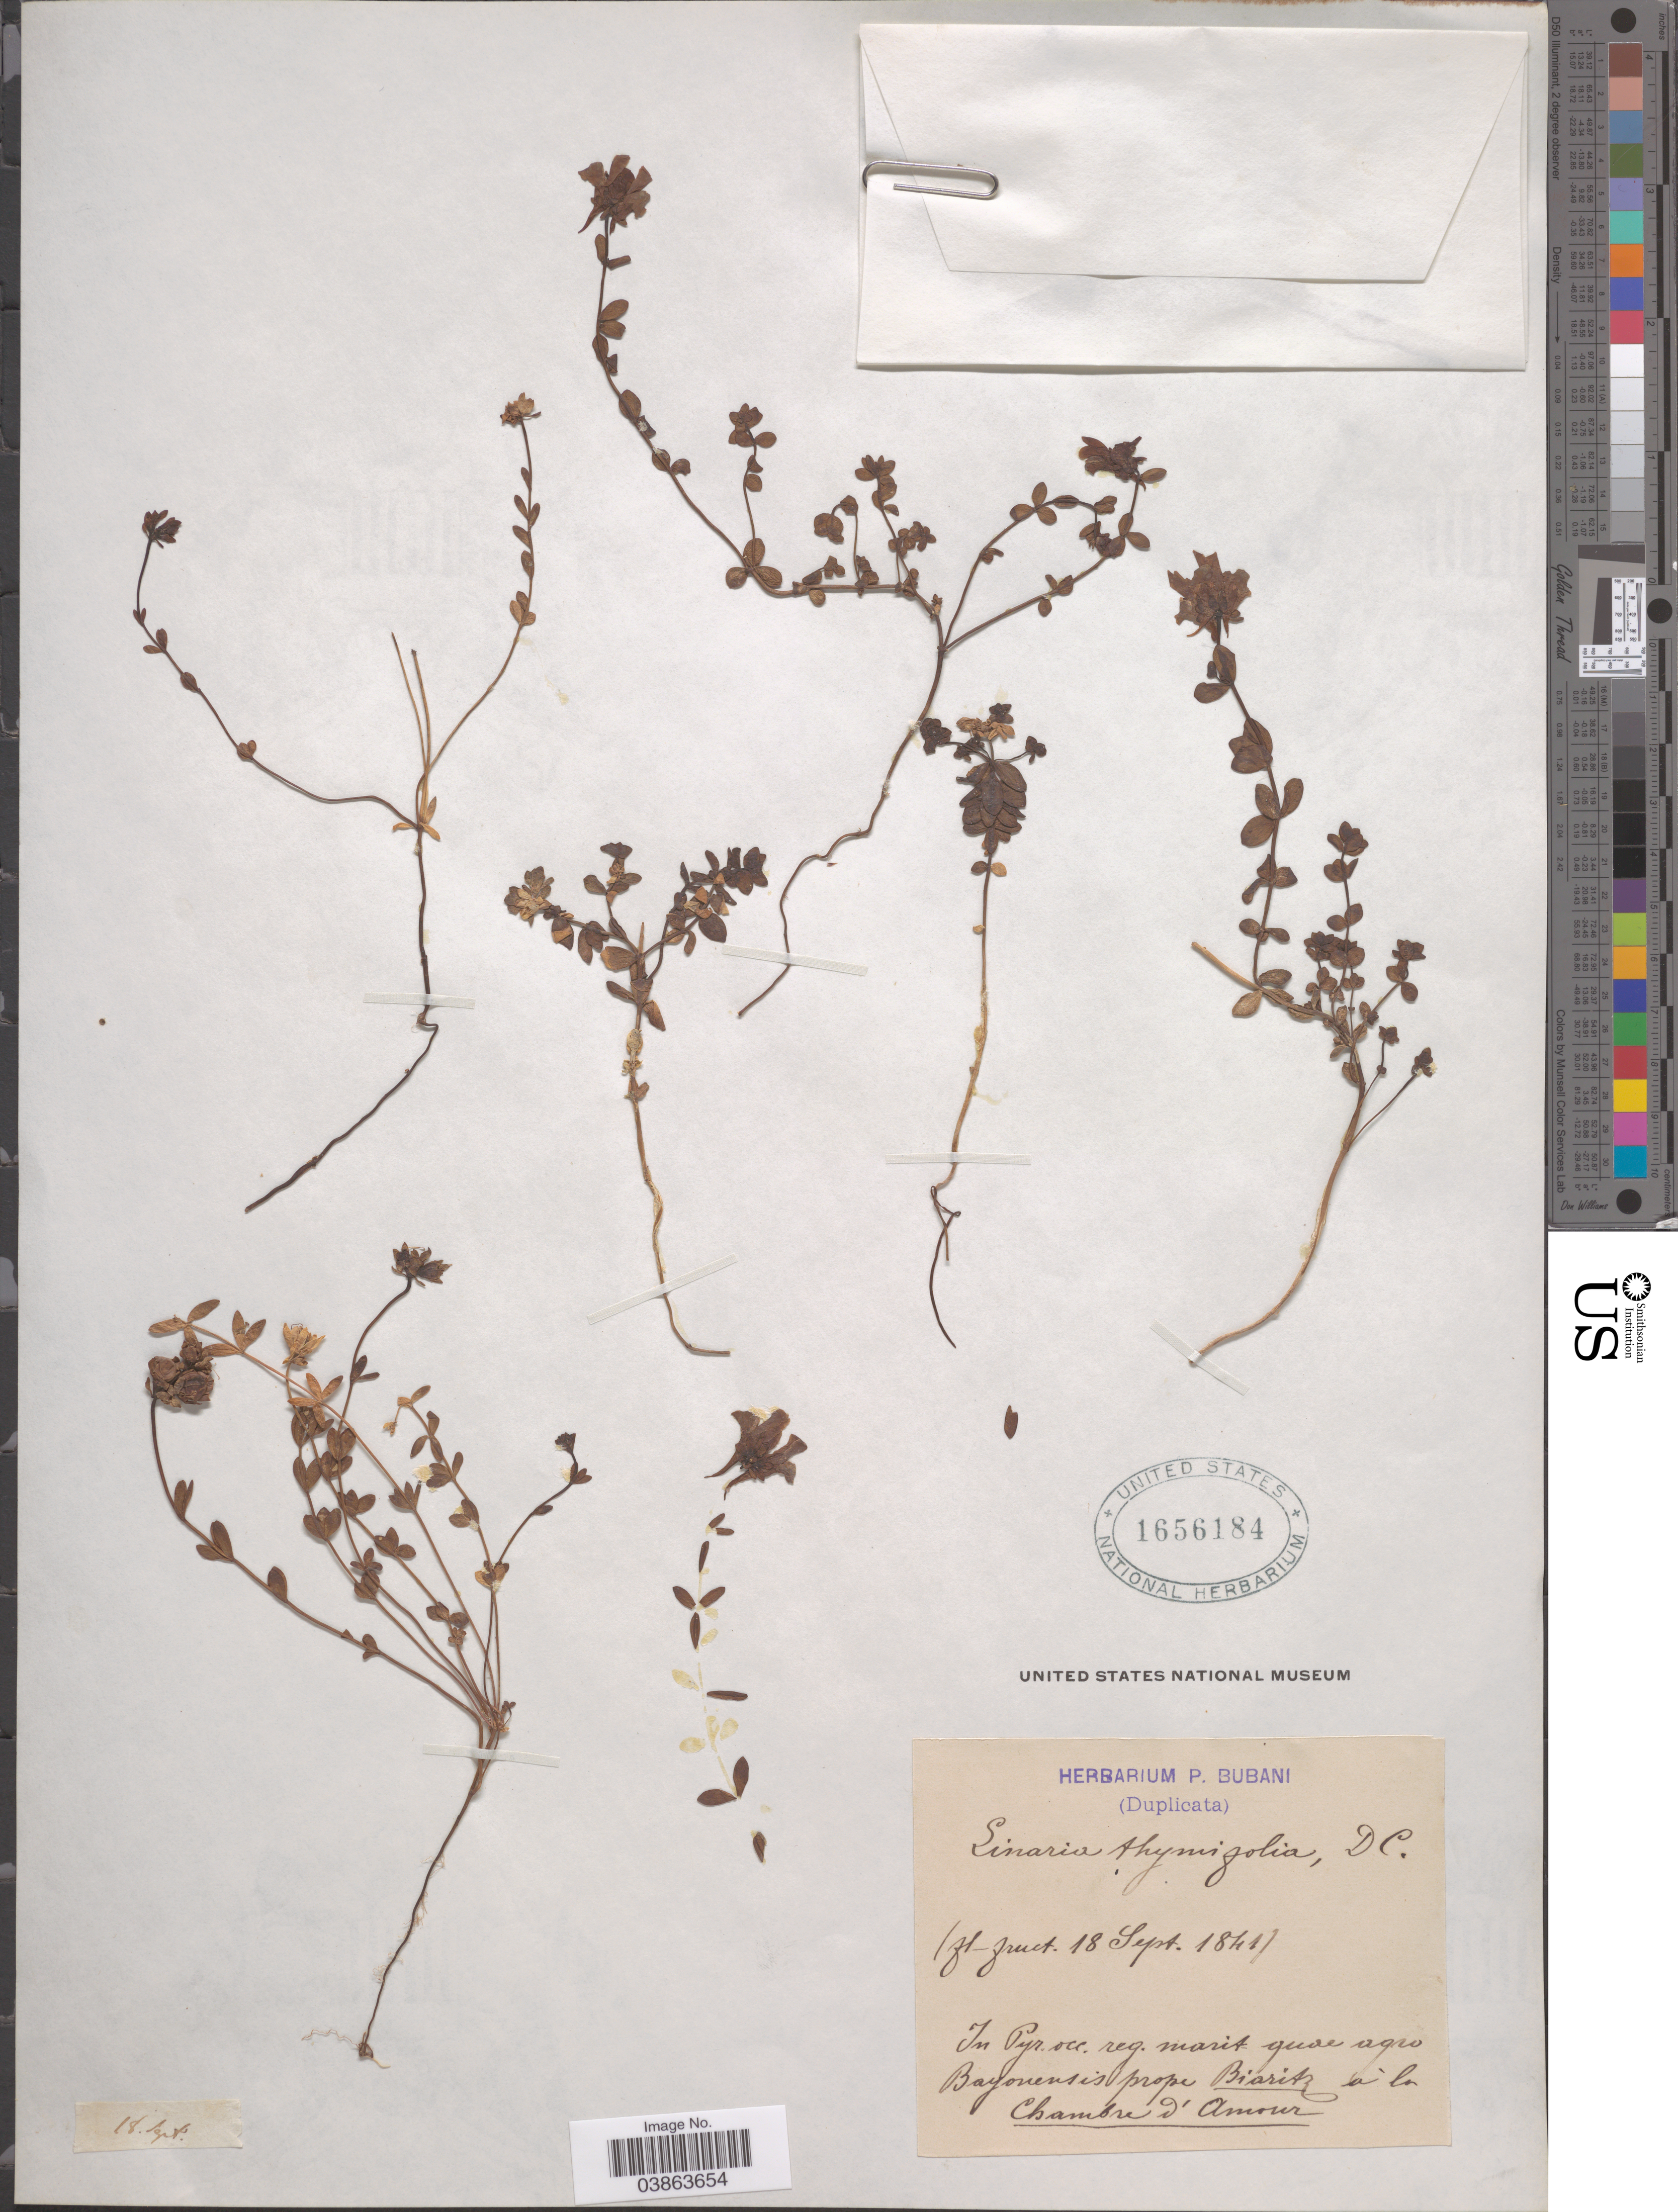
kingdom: Plantae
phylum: Tracheophyta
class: Magnoliopsida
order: Lamiales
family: Plantaginaceae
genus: Linaria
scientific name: Linaria thymifolia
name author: (Vahl) DC.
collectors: ex herb. P. Bubani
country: France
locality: In Pyr. occ. reg. marit quae agro Bayonensis prope Biaritz á la Chambre d'Amour.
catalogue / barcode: US 1656184